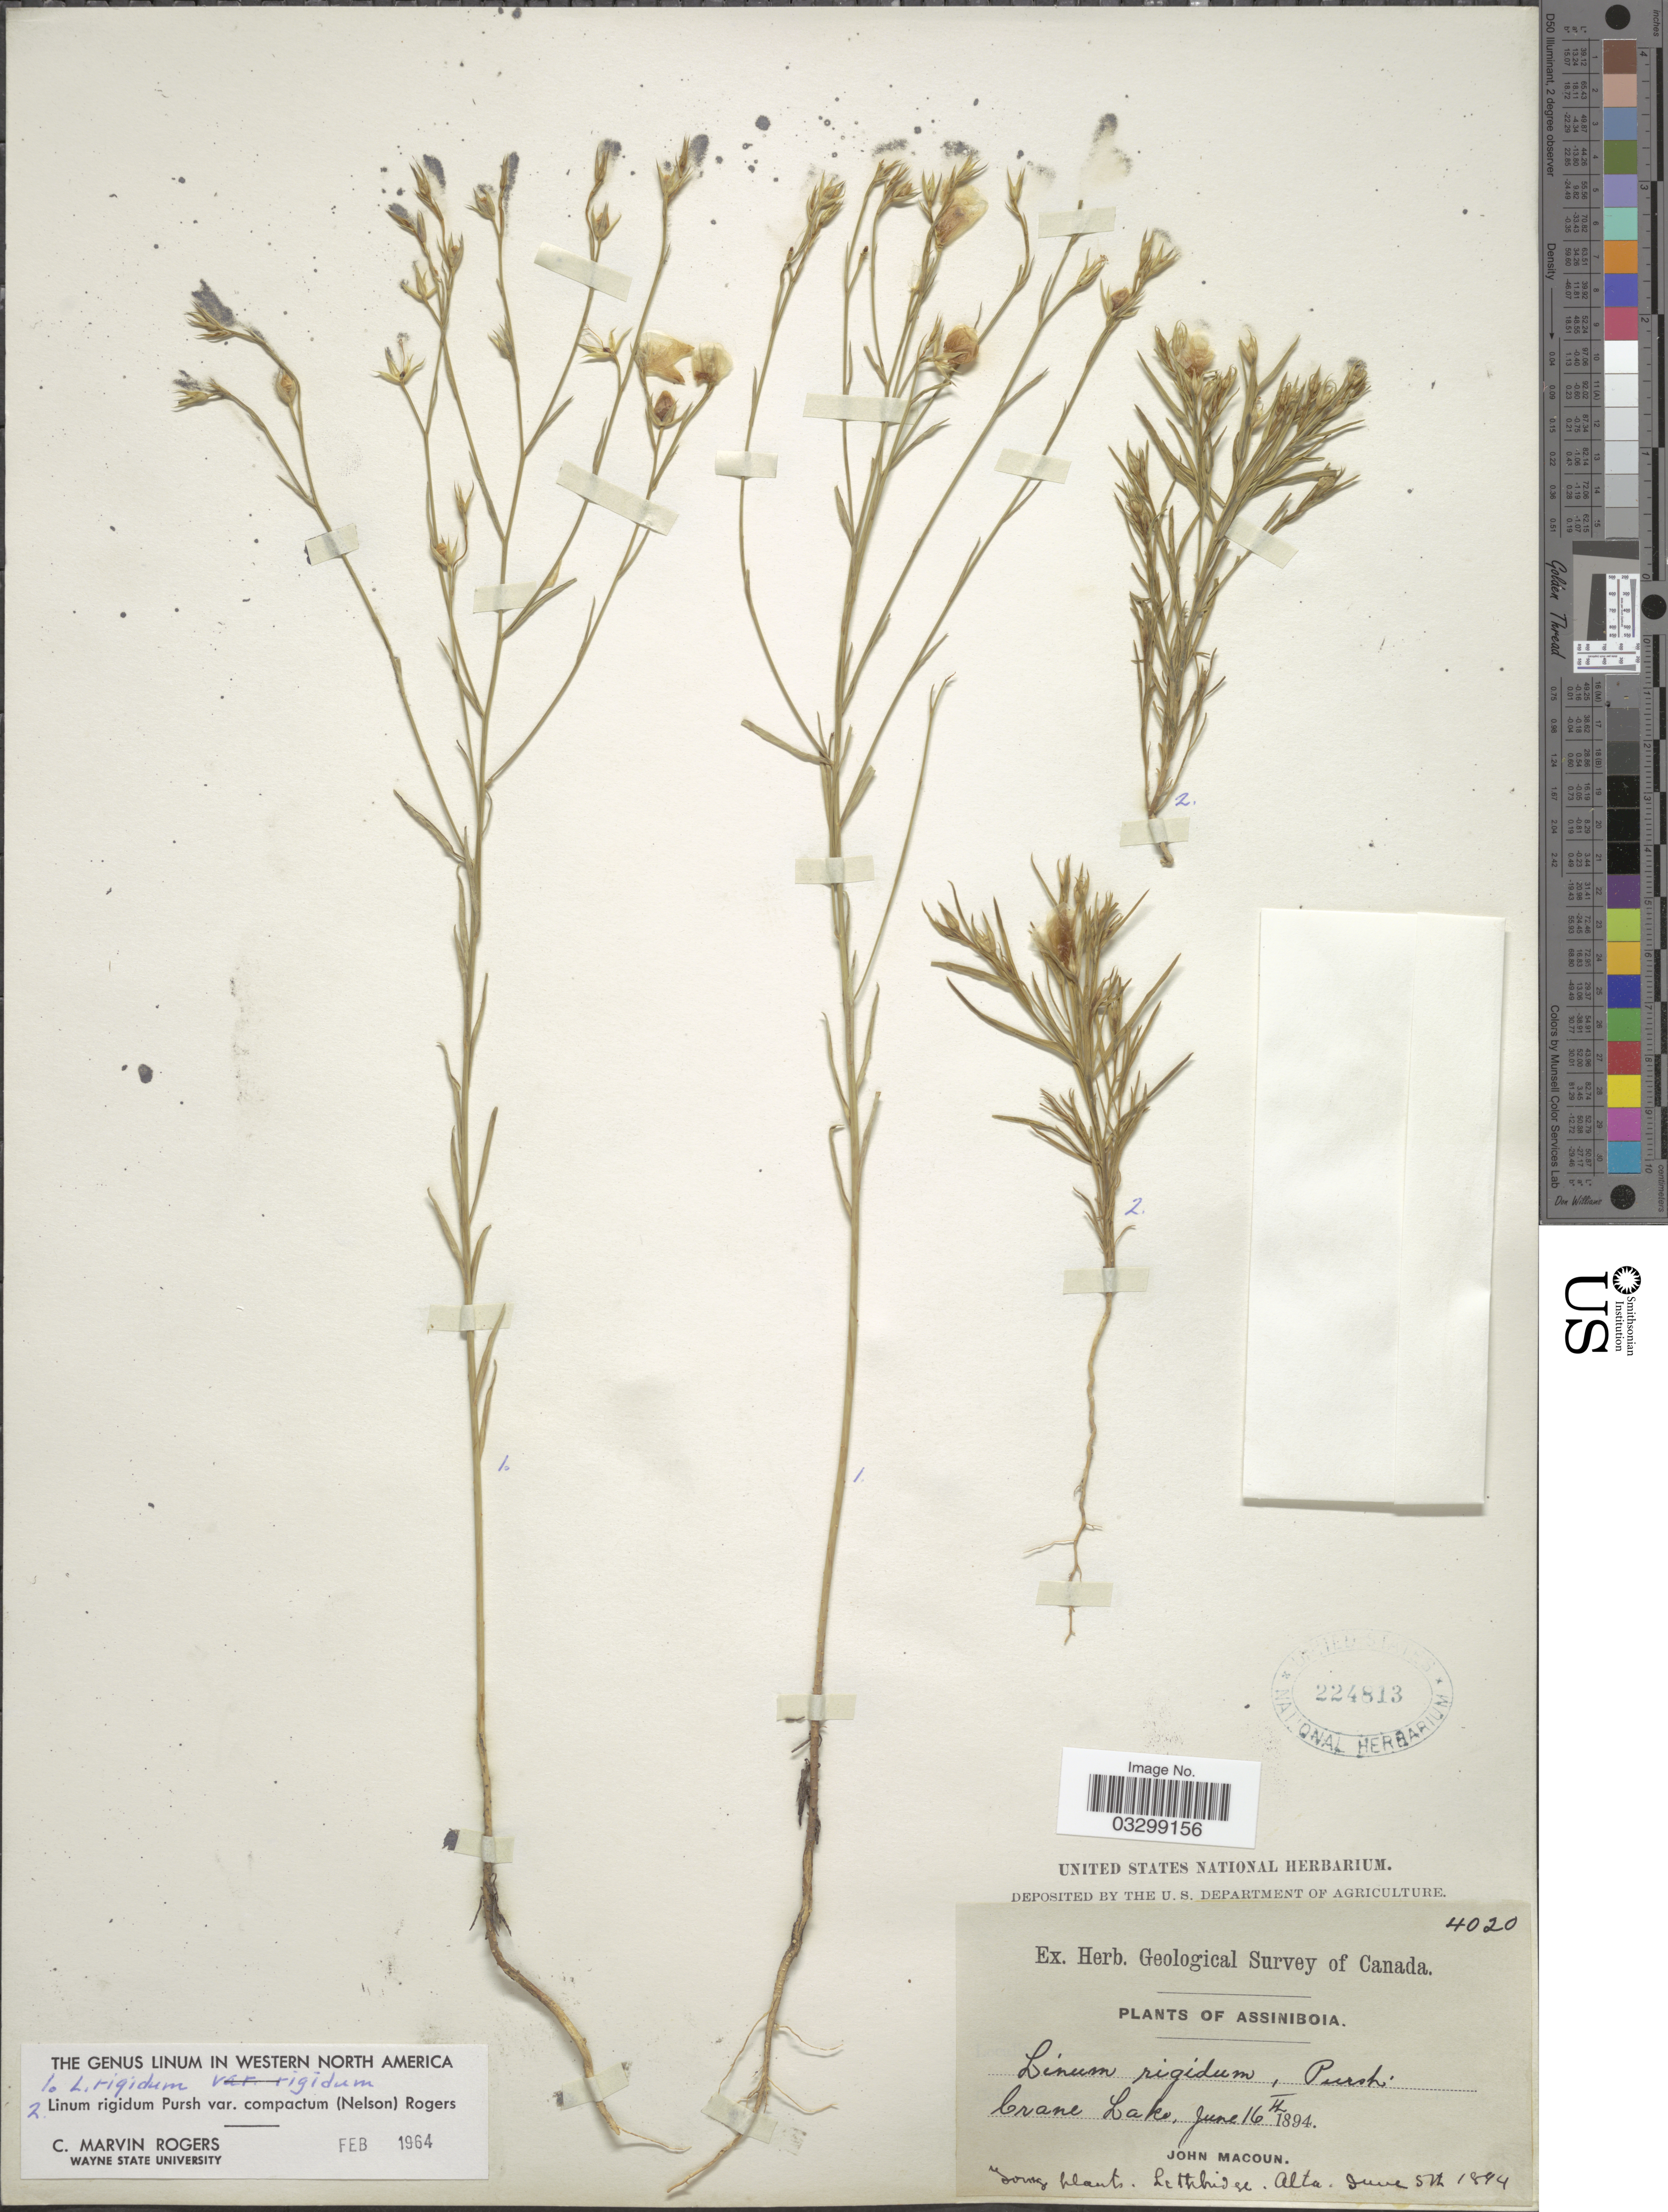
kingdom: Plantae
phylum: Tracheophyta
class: Magnoliopsida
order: Malpighiales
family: Linaceae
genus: Linum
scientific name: Linum rigidum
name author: Pursh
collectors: J. Macoun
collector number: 4020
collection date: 1894-06-16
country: Canada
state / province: Saskatchewan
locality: Assinboia. Crane Lake.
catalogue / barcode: US 224813